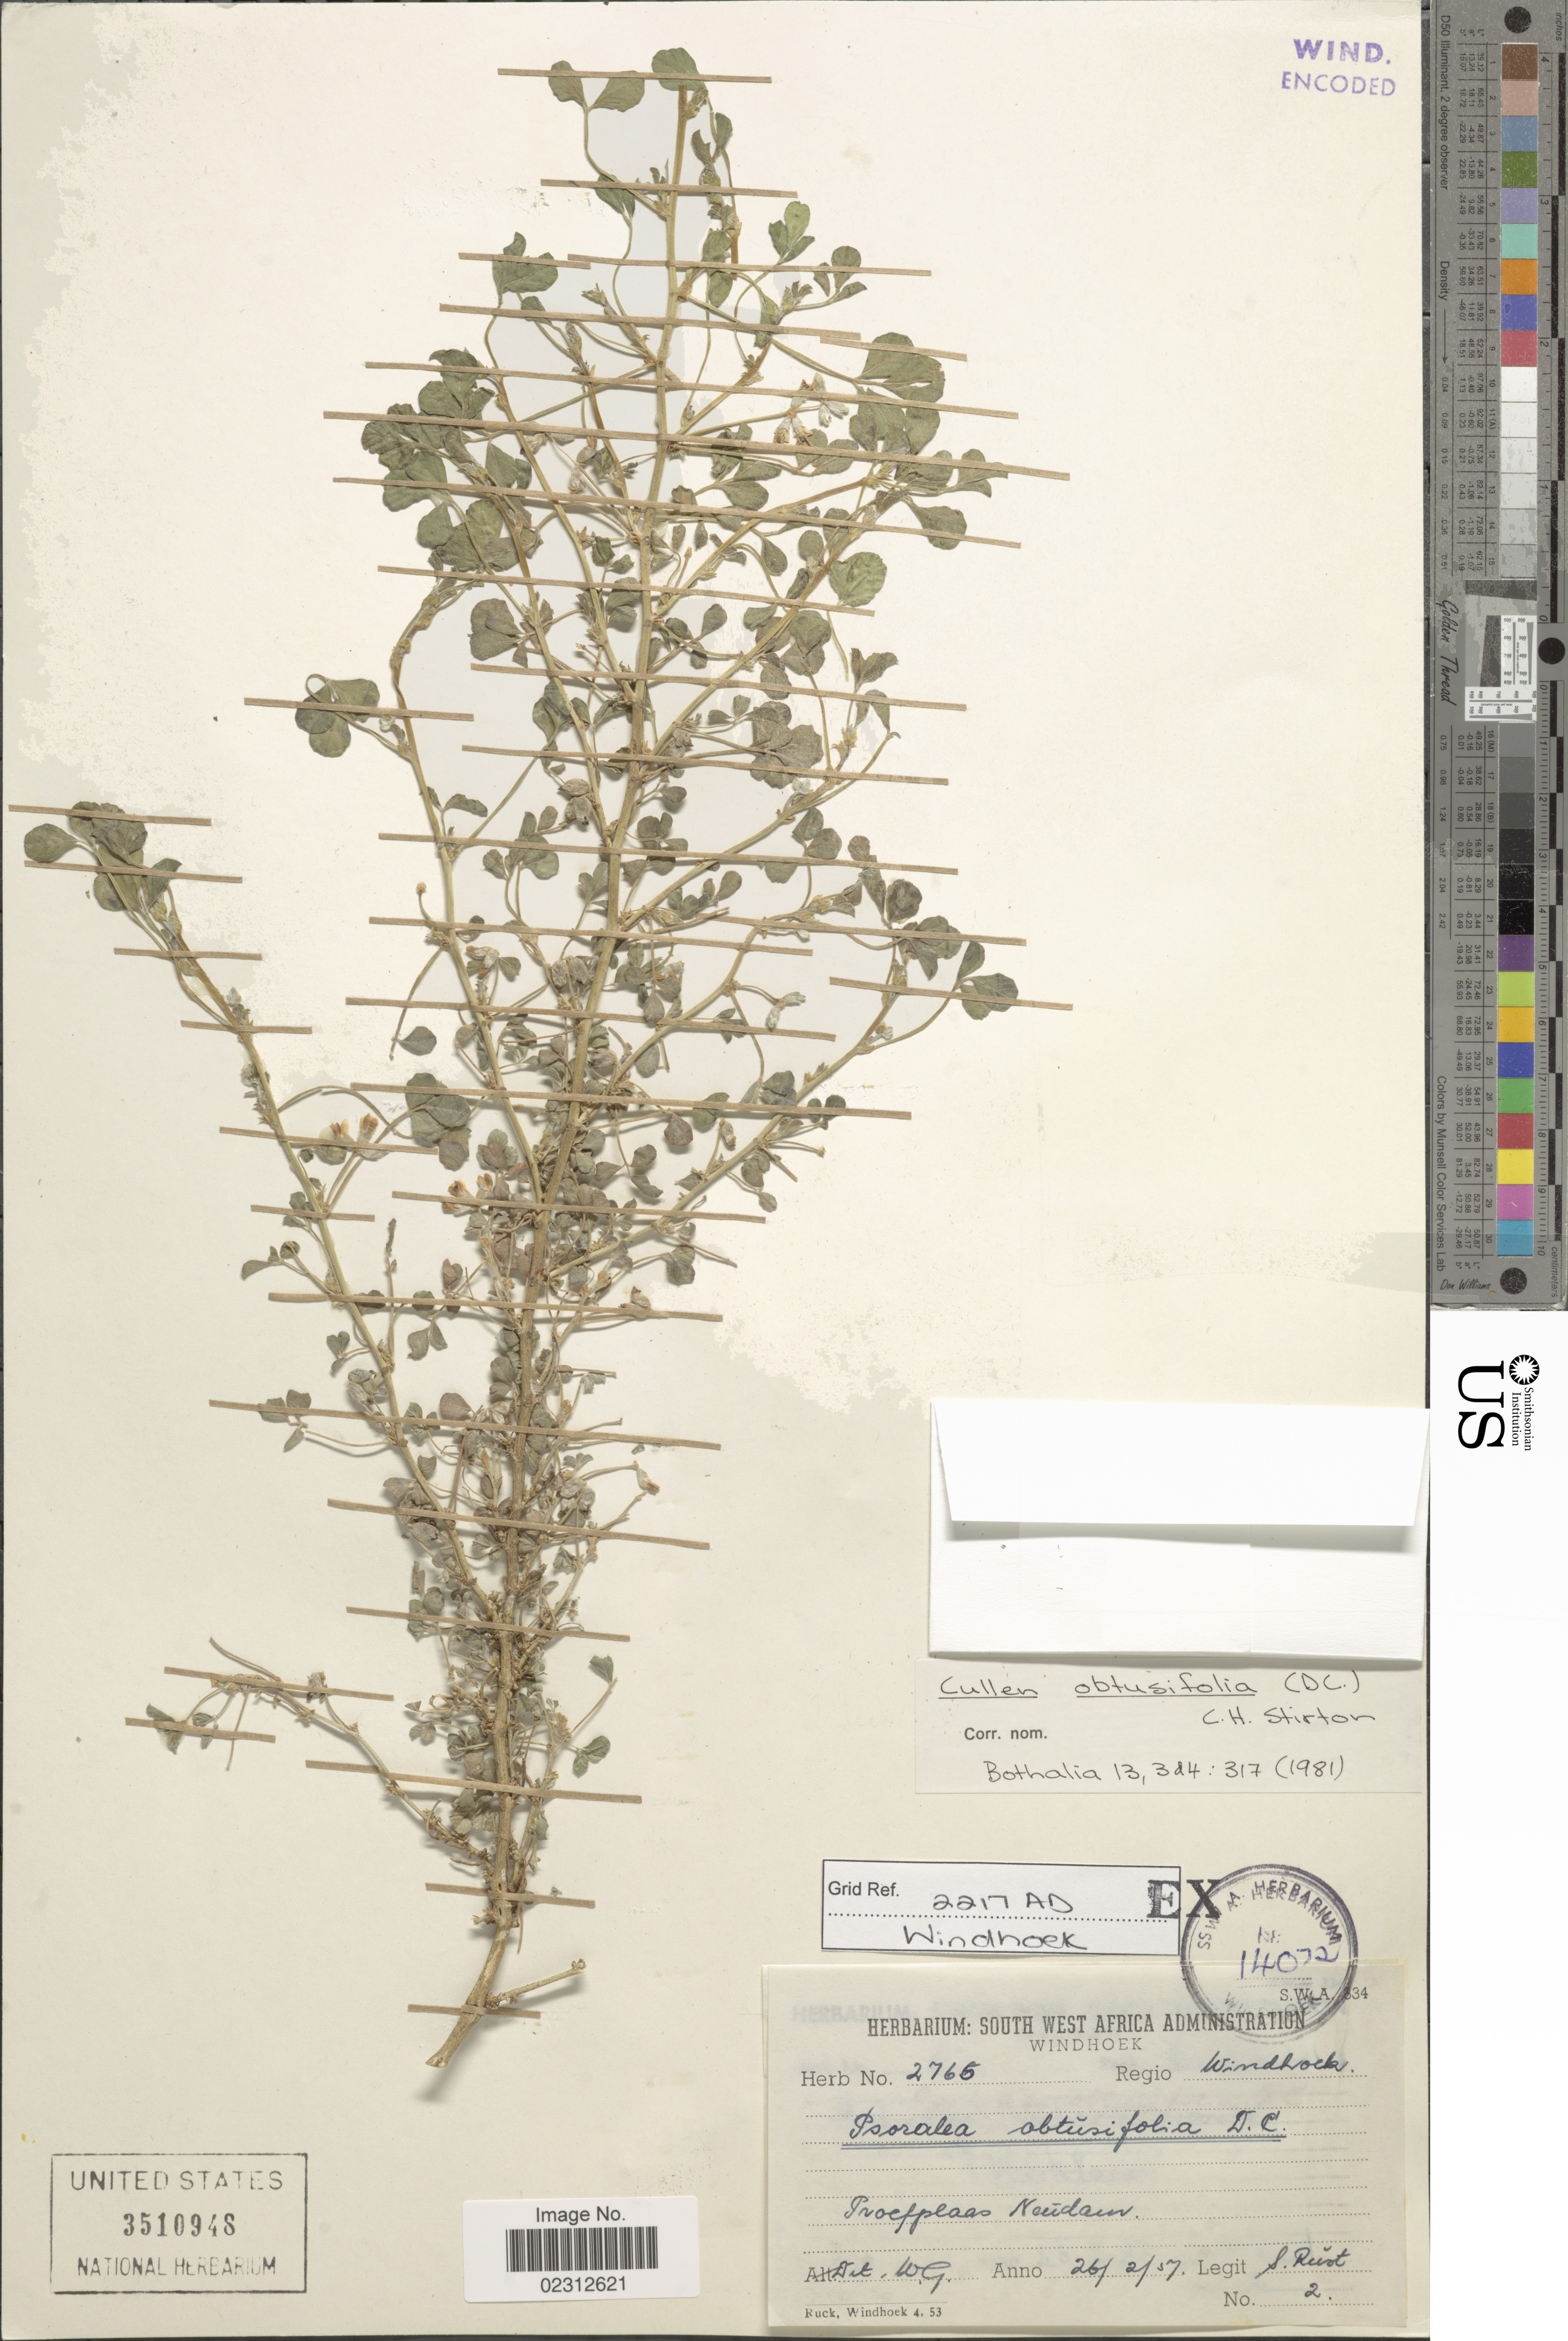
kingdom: Plantae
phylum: Tracheophyta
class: Magnoliopsida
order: Fabales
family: Fabaceae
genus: Cullen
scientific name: Cullen obtusifolia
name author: (DC.) C.H. Stirt.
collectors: S. Rust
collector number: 2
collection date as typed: Transcribed d/m/y: 26/2/57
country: Namibia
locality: Regio Windhoek, Proefplaas Neudam.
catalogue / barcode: US 3510948